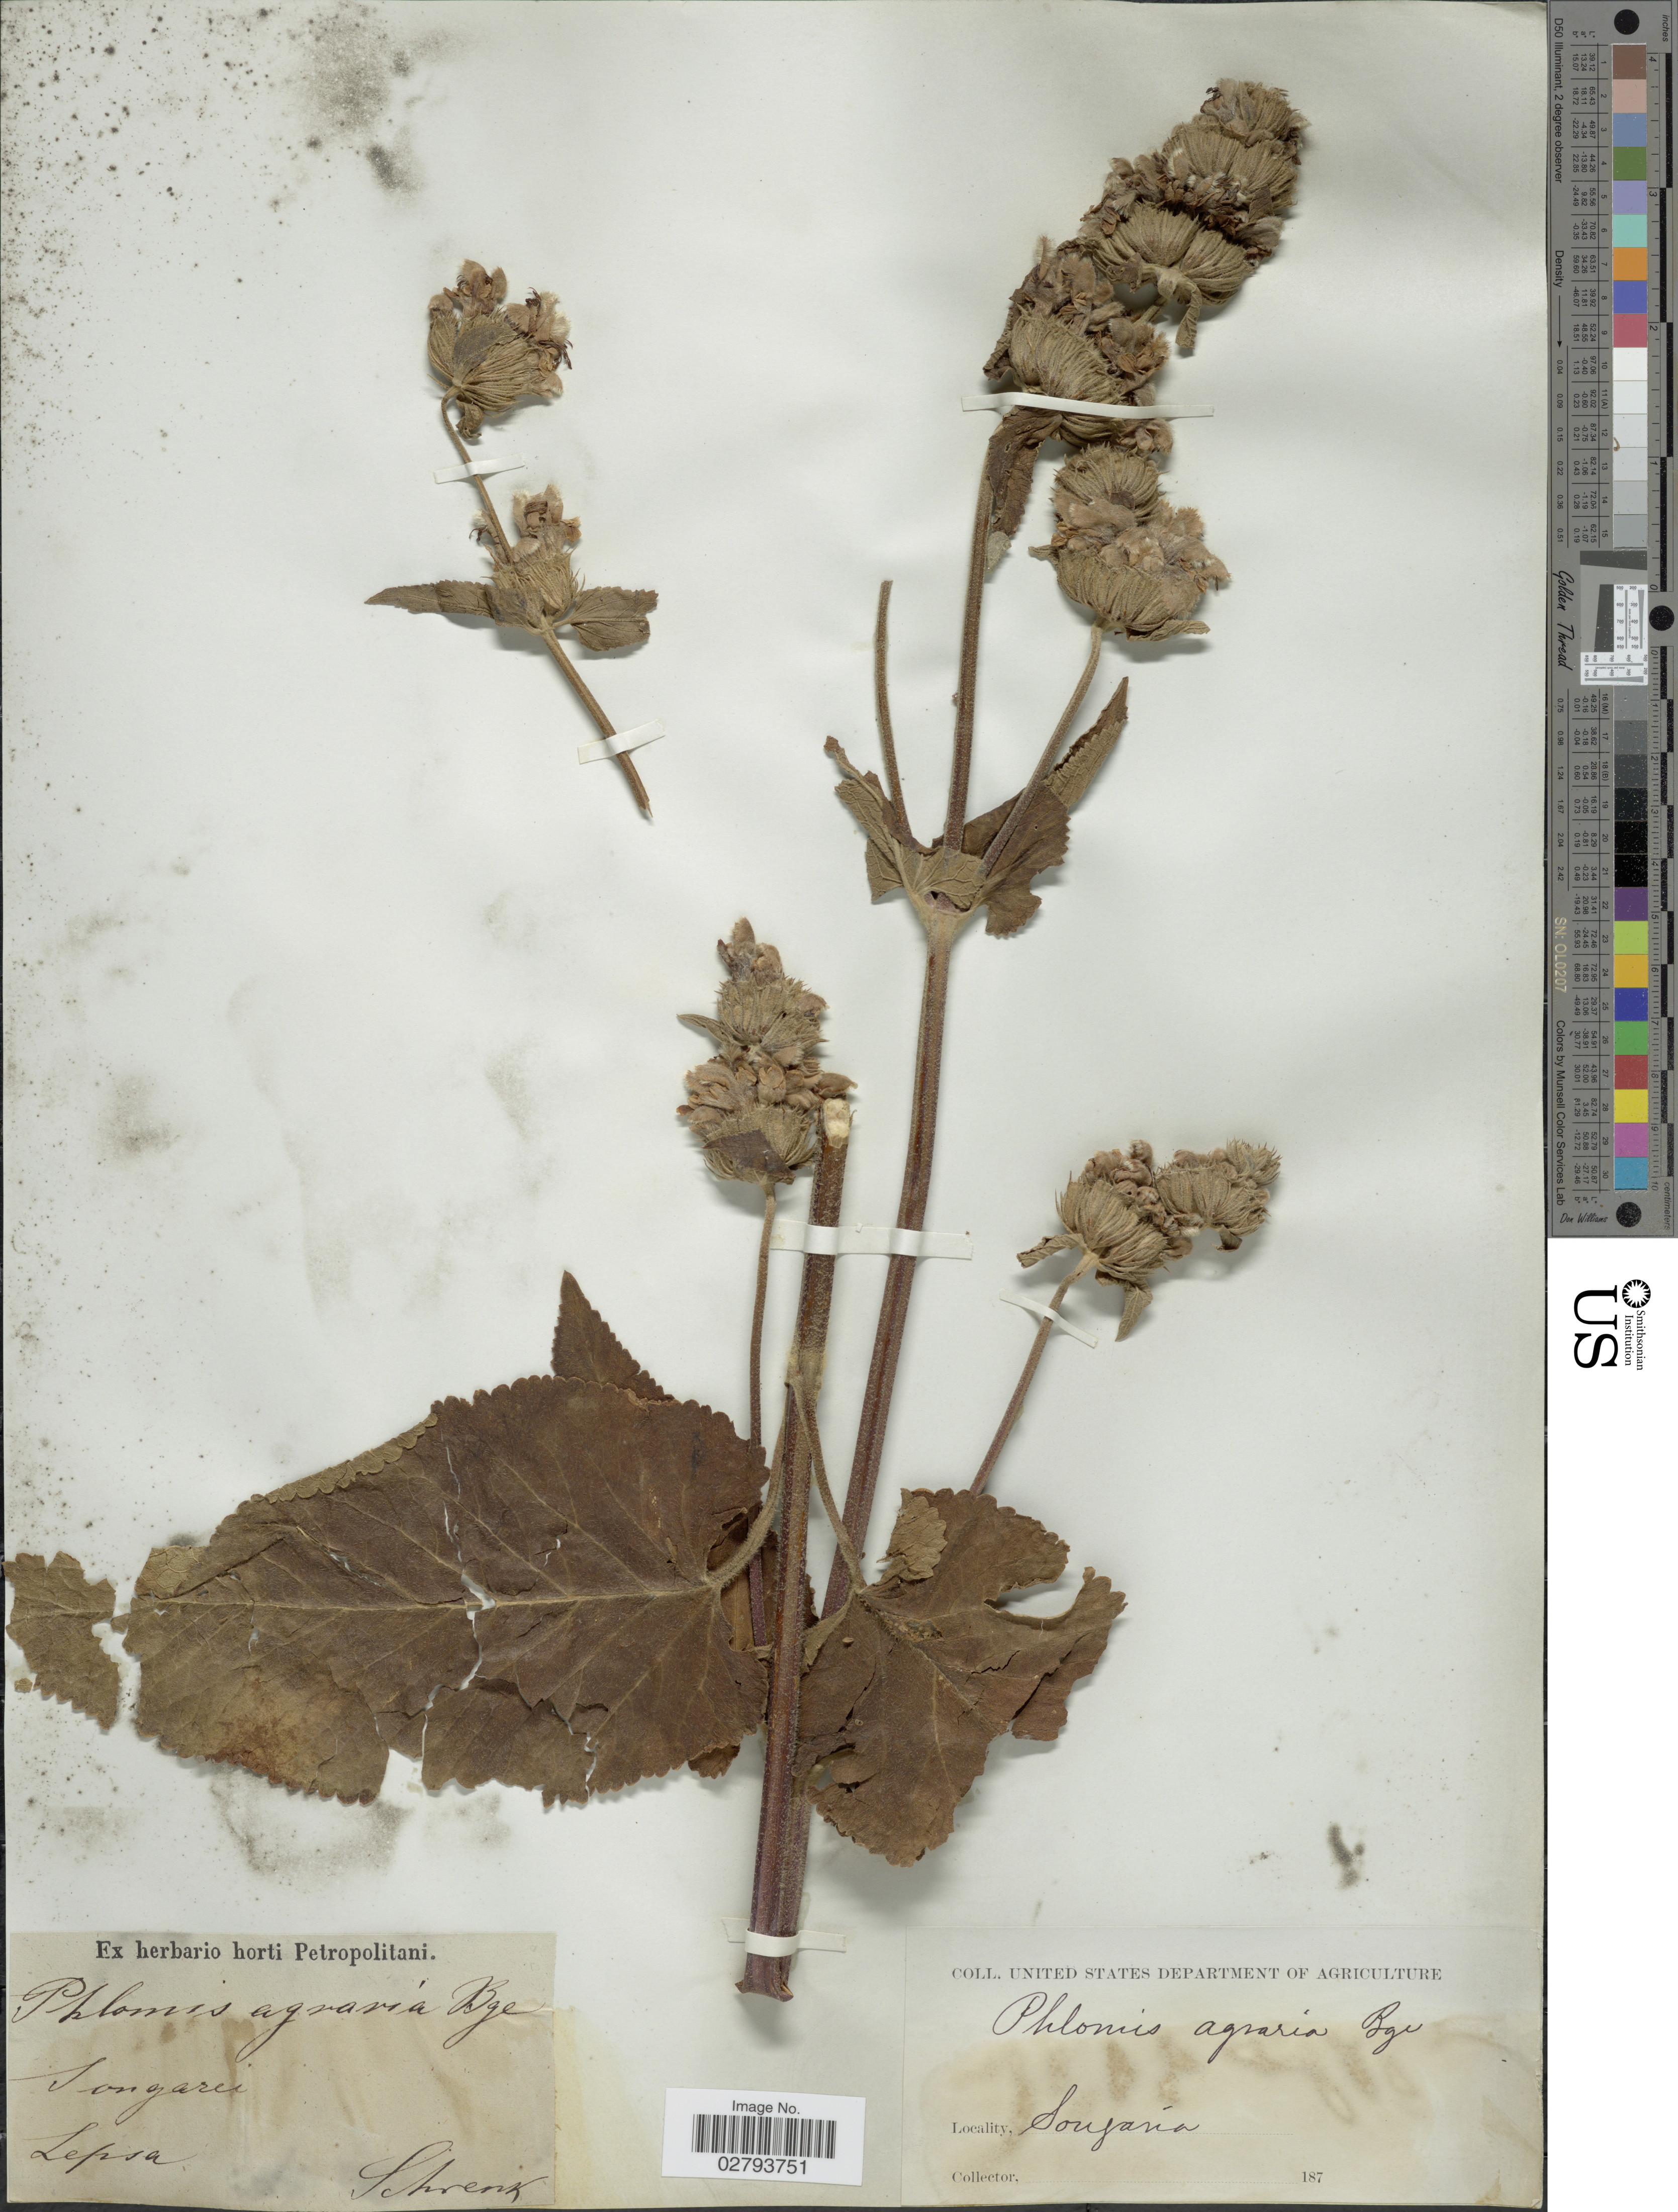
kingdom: Plantae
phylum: Tracheophyta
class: Magnoliopsida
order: Lamiales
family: Lamiaceae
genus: Phlomoides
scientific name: Phlomoides agraria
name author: (Bunge) Adylov et al.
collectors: A.G. Schrenk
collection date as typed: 187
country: Kazakhstan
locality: Songaria, Songarei, Lepsa